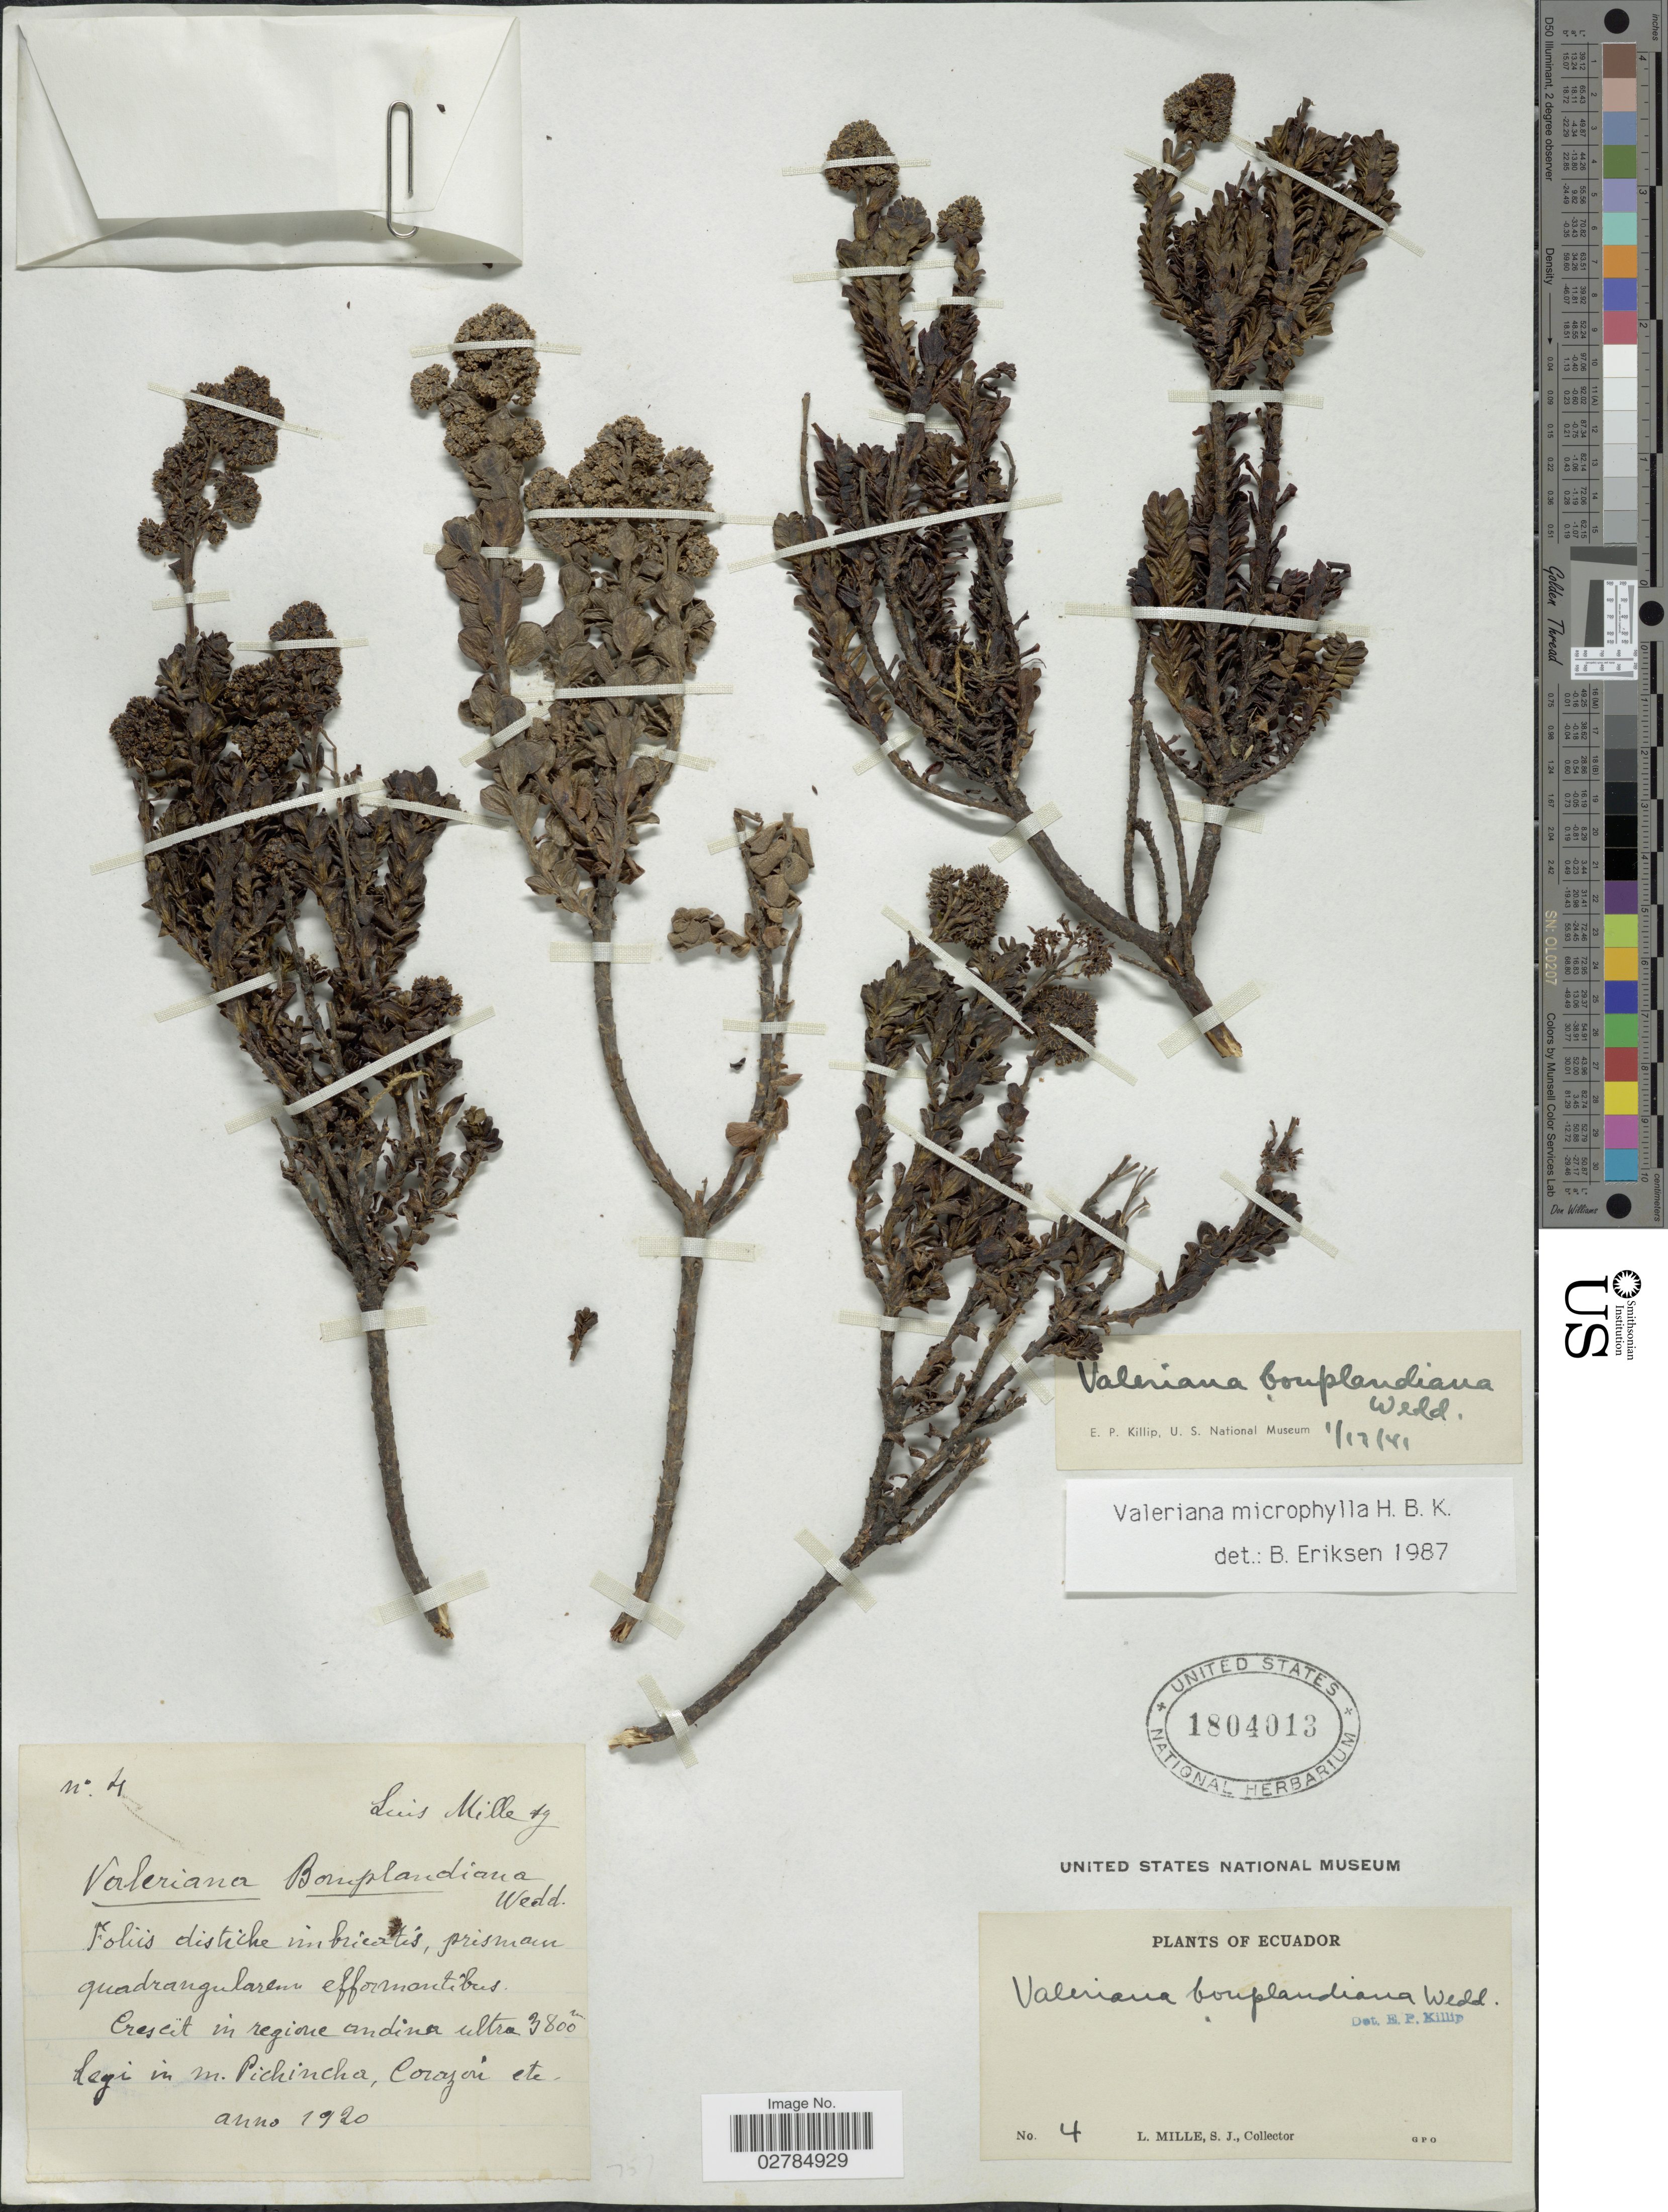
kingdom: Plantae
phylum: Tracheophyta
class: Magnoliopsida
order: Dipsacales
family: Caprifoliaceae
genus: Valeriana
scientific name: Valeriana microphylla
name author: Kunth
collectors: L. Mille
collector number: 4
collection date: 1920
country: Ecuador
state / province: Pichincha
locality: Crescit in regione andina. In M. Pichincha, Corazerí.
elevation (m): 3800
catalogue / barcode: US 1804013